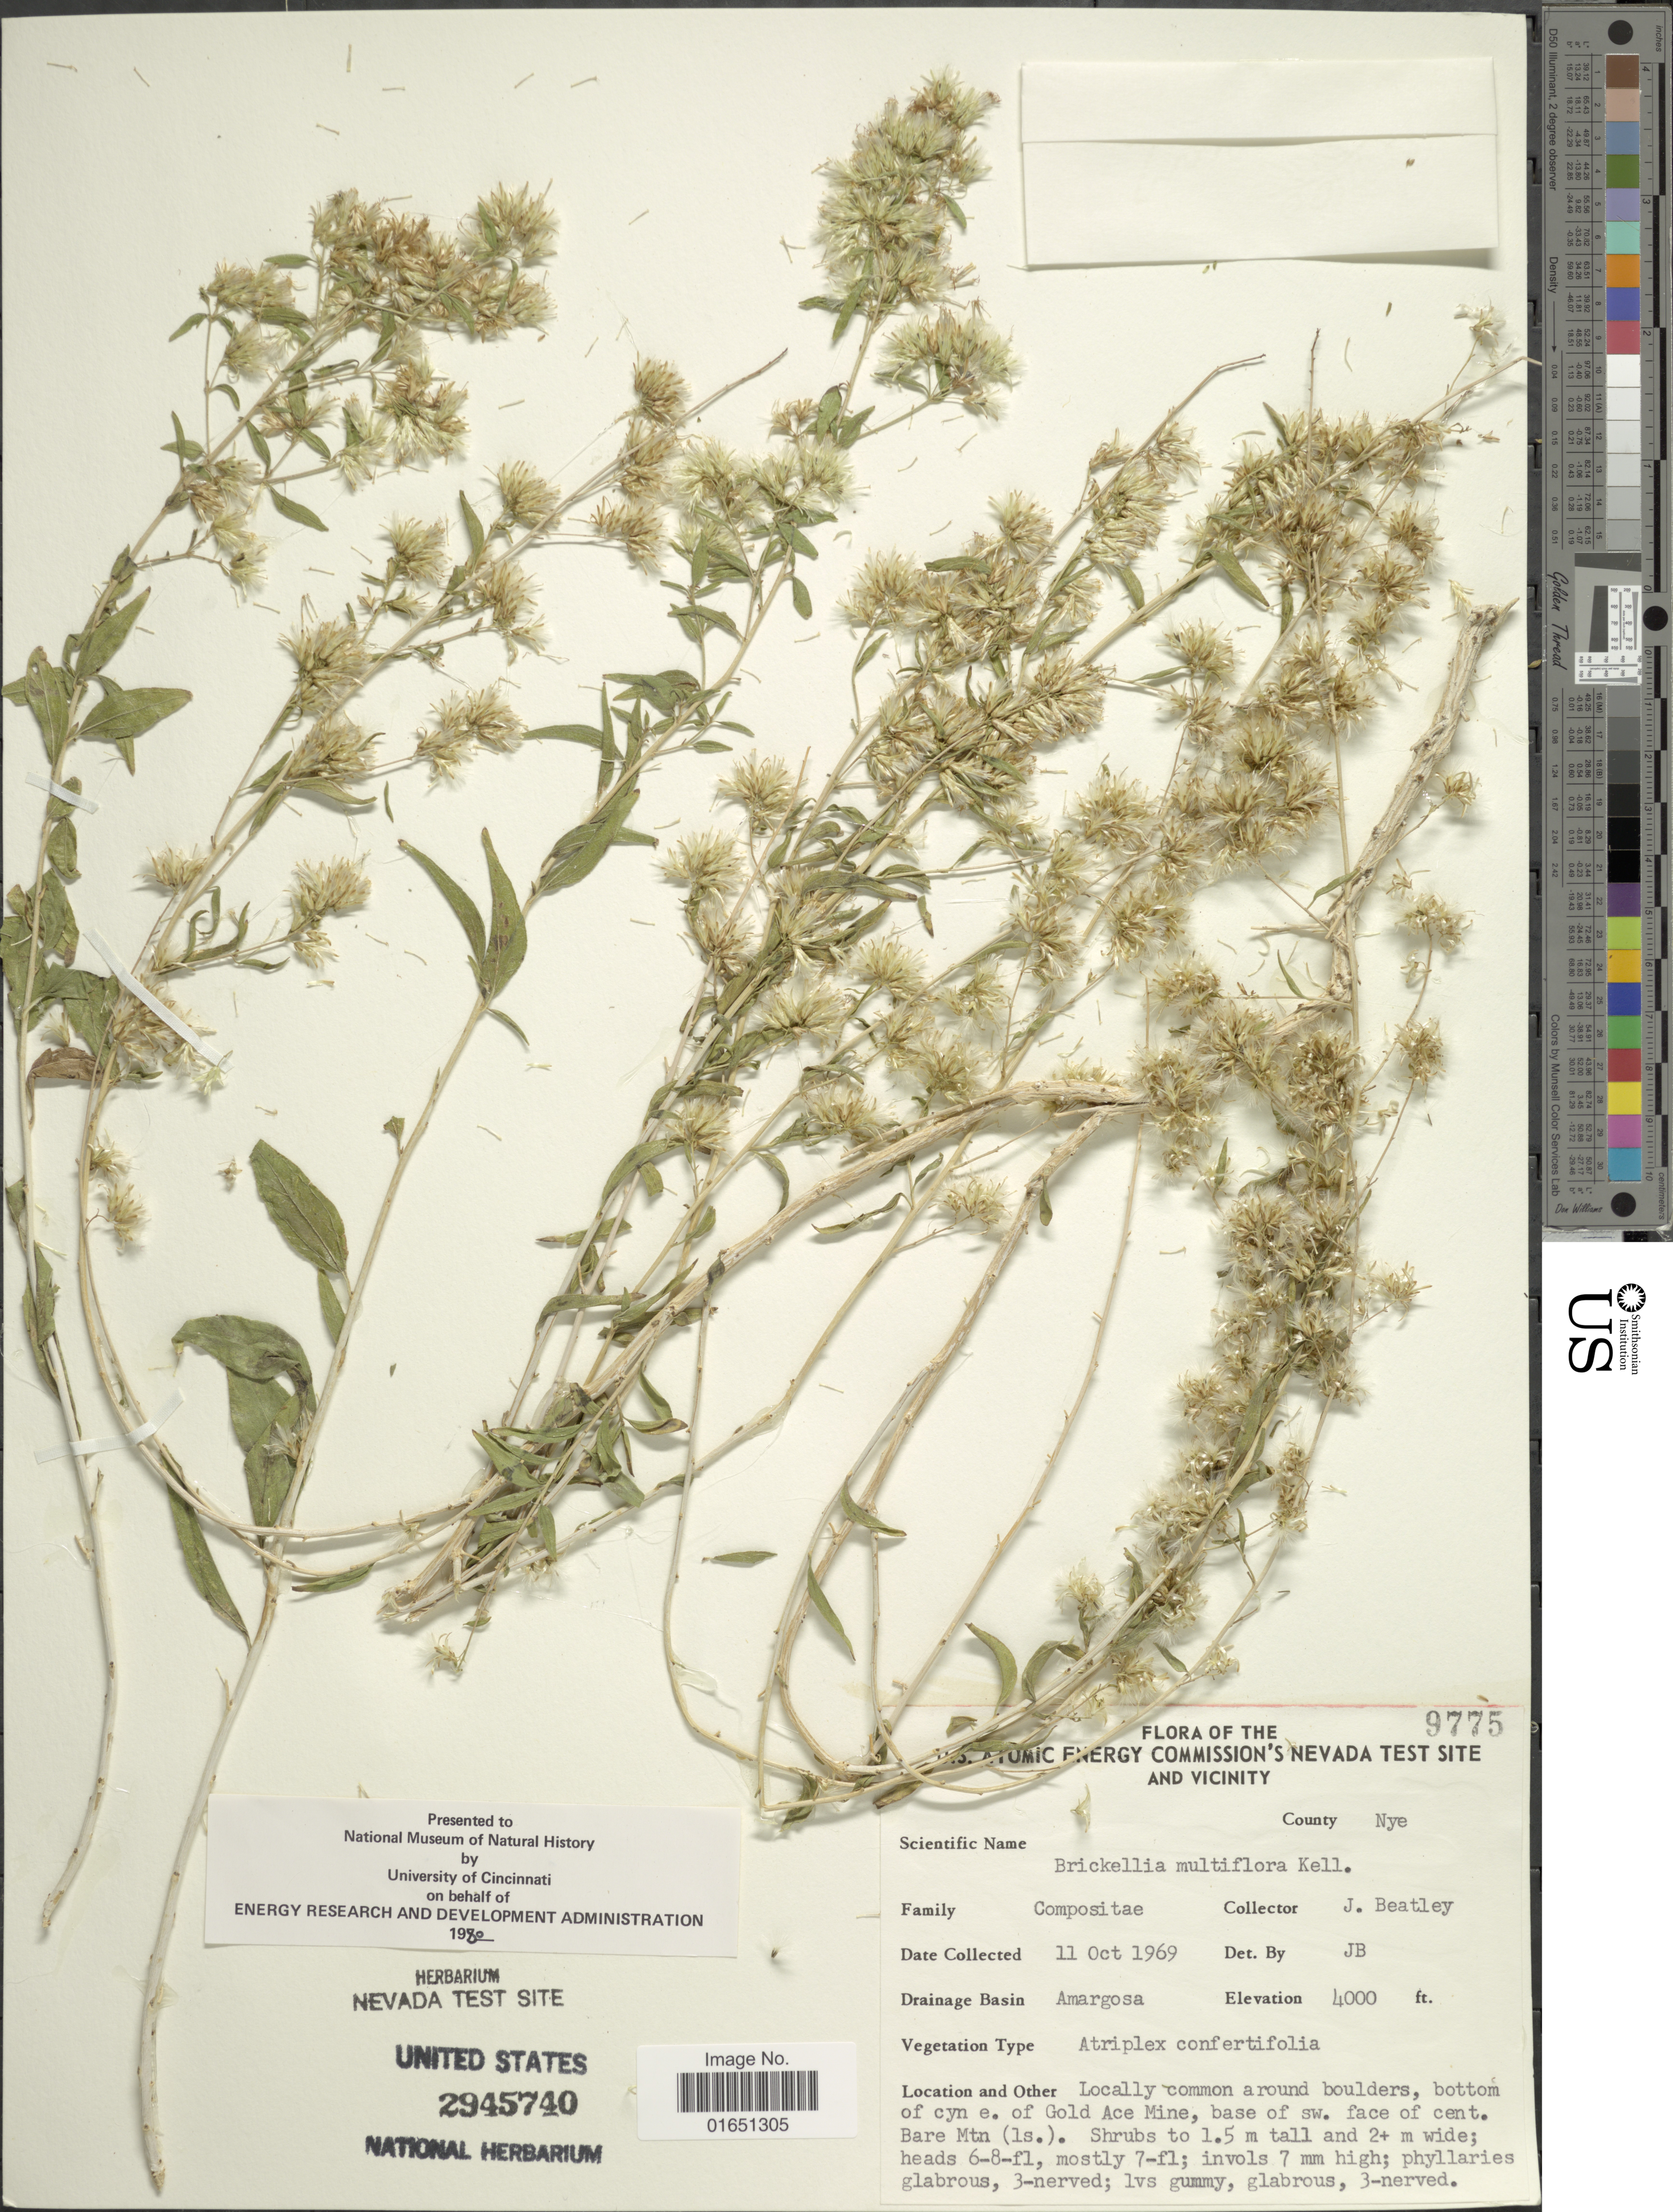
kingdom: Plantae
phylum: Tracheophyta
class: Magnoliopsida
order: Asterales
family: Asteraceae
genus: Brickellia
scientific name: Brickellia multiflora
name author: Kellogg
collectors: J. C. Beatley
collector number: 9775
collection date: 1969-10-11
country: United States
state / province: Nevada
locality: U. S. Atomic Energy Commission's Nevada Test Site and Vicinity County Nye, Drainage Basin: Amargosa, Locally common around boulders, bottom of cyn e. of Gold Ace Mine, base of sw. face of cent. Bare Mtn (ls.)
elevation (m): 1219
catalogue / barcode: US 2945740